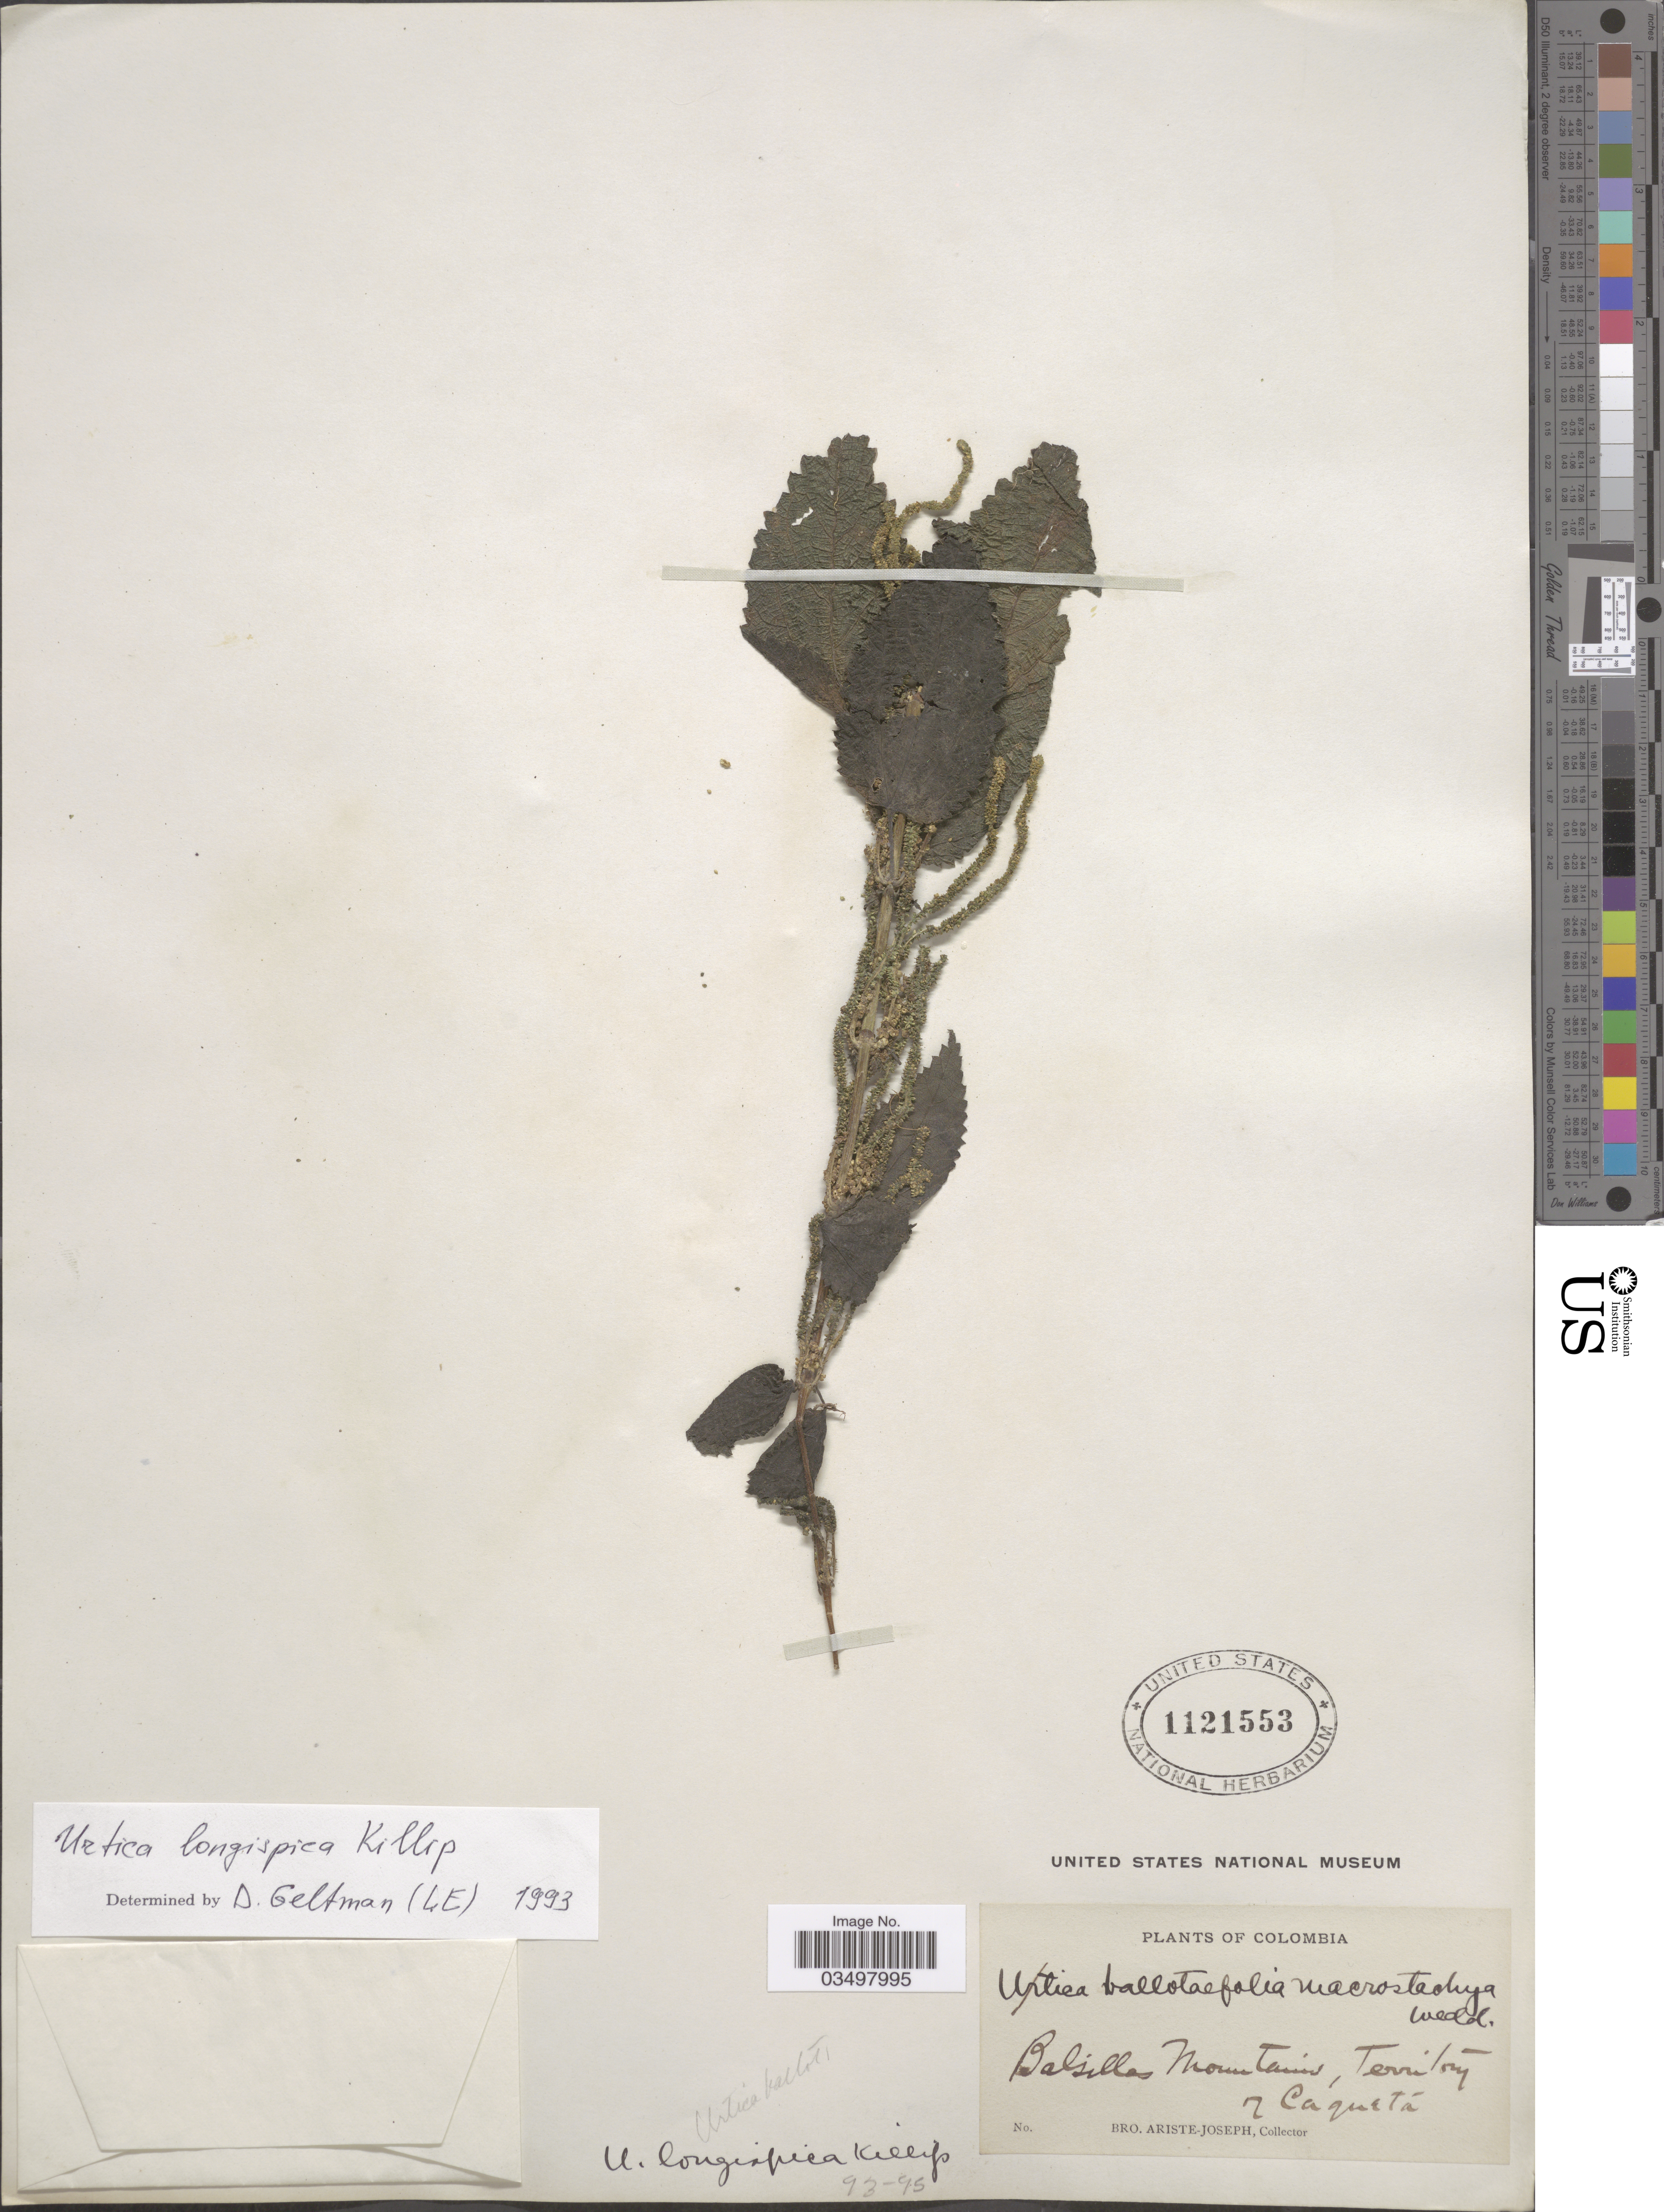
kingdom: Plantae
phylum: Tracheophyta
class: Magnoliopsida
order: Rosales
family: Urticaceae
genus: Urtica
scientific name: Urtica longispica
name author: Killip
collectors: Bro. Ariste-Joseph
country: Colombia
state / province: Caquetá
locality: Balsillas Mountains.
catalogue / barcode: US 1121553